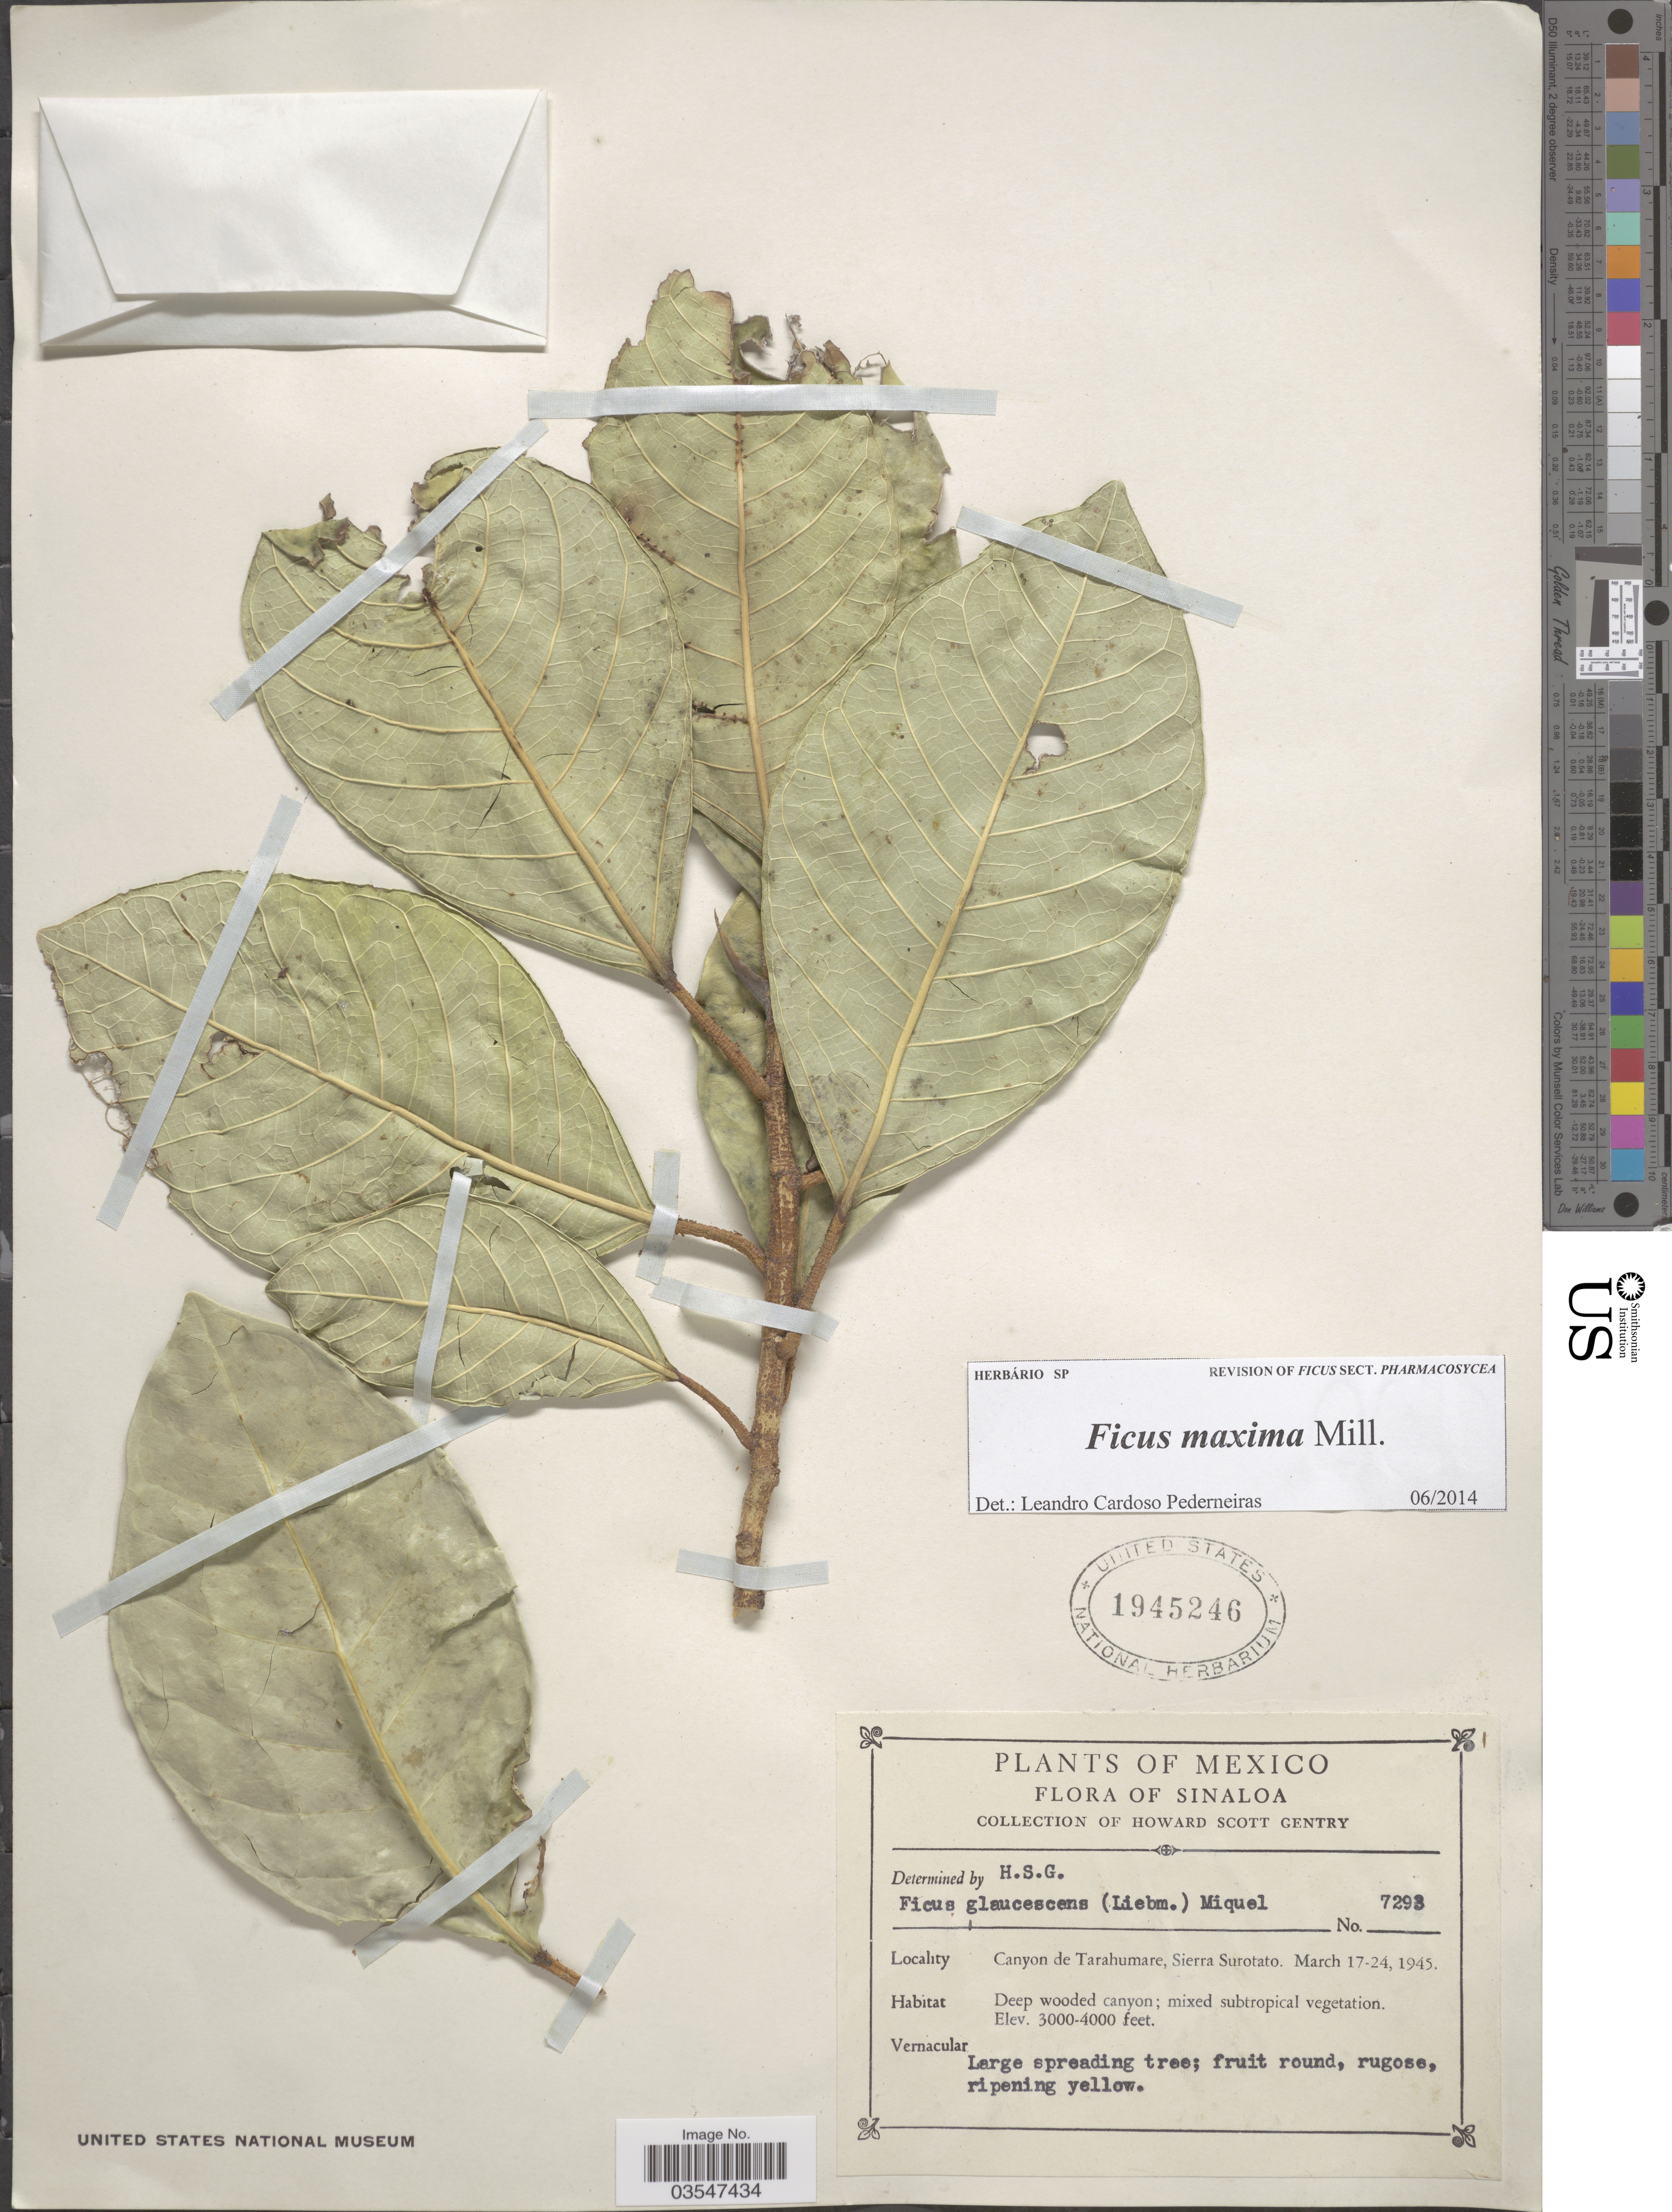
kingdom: Plantae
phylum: Tracheophyta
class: Magnoliopsida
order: Rosales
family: Moraceae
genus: Ficus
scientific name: Ficus maxima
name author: Mill.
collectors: H. S. Gentry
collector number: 7293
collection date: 1945-03-17/1945-03-24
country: Mexico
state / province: Sinaloa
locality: Canyon de Tarahumare, Sierra Surotato.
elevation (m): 914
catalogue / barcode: US 1945246